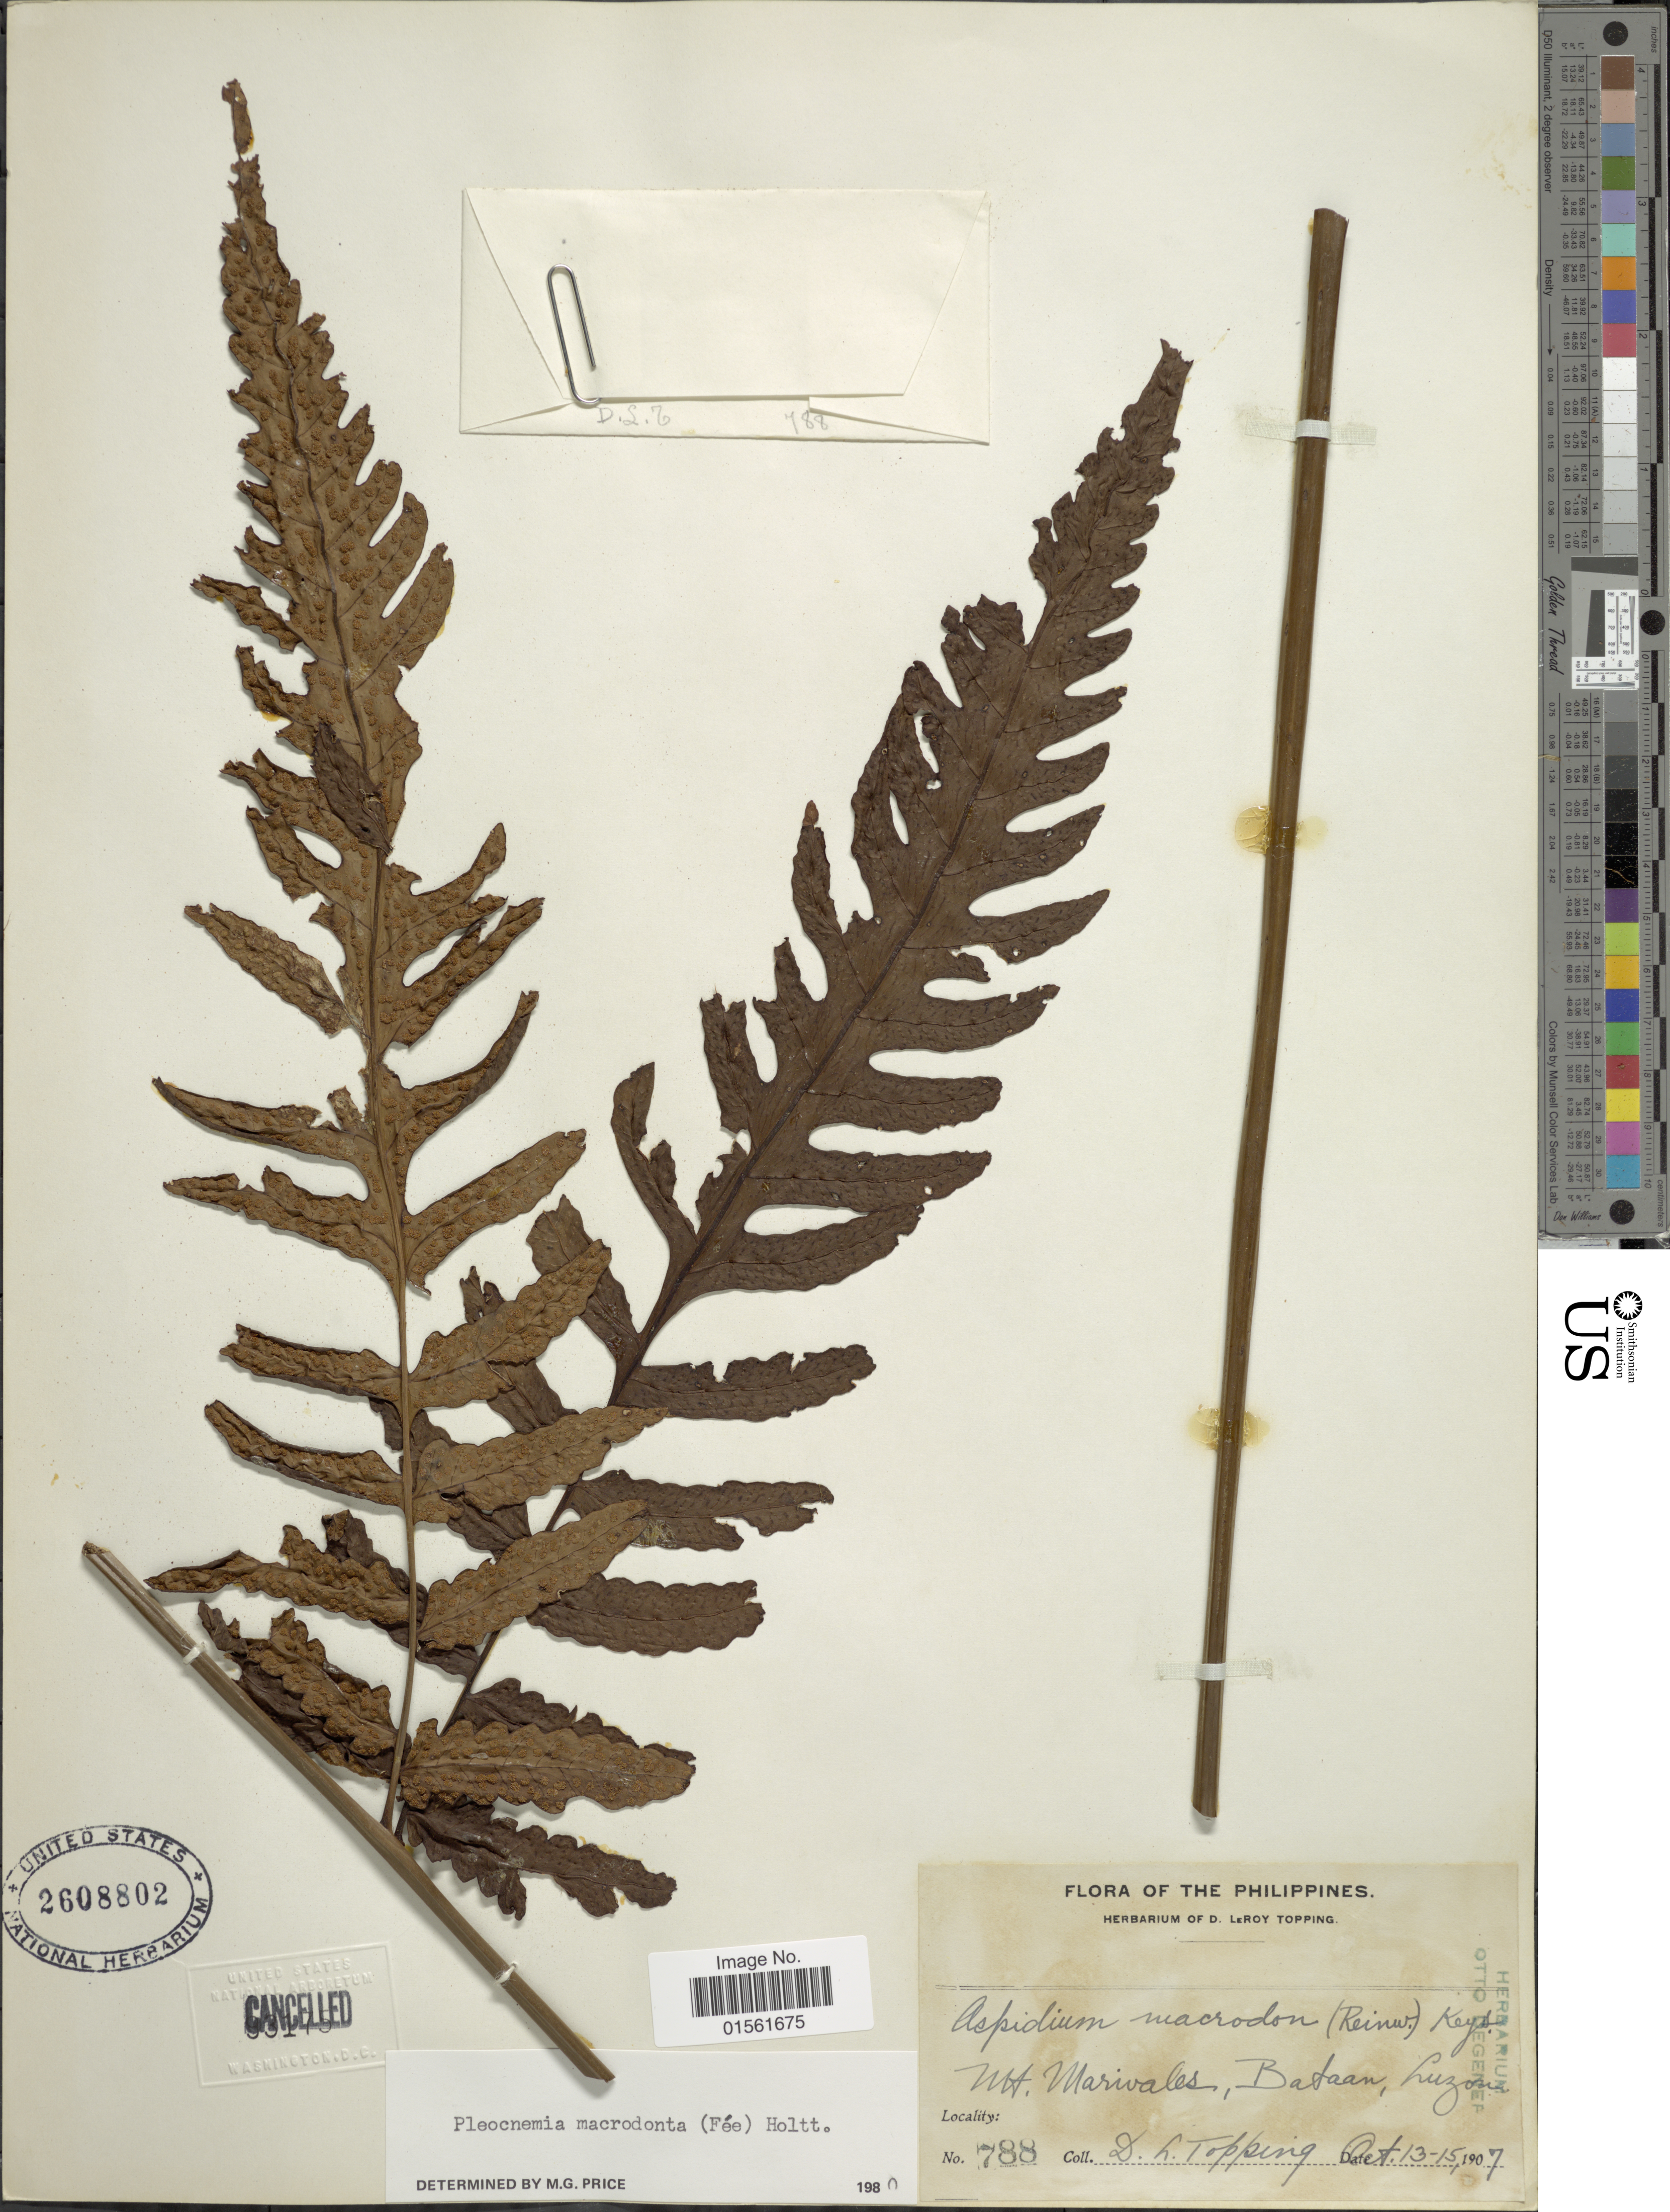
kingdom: Plantae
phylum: Tracheophyta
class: Polypodiopsida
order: Polypodiales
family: Dryopteridaceae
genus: Pleocnemia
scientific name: Pleocnemia macrodonta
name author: (C. Presl ex Fée) Holttum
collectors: D. L. Topping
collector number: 788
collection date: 1907-10-13/1907-10-15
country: Philippines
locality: Mt. Marivales, Bataan, Luzon.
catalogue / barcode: US 2608802